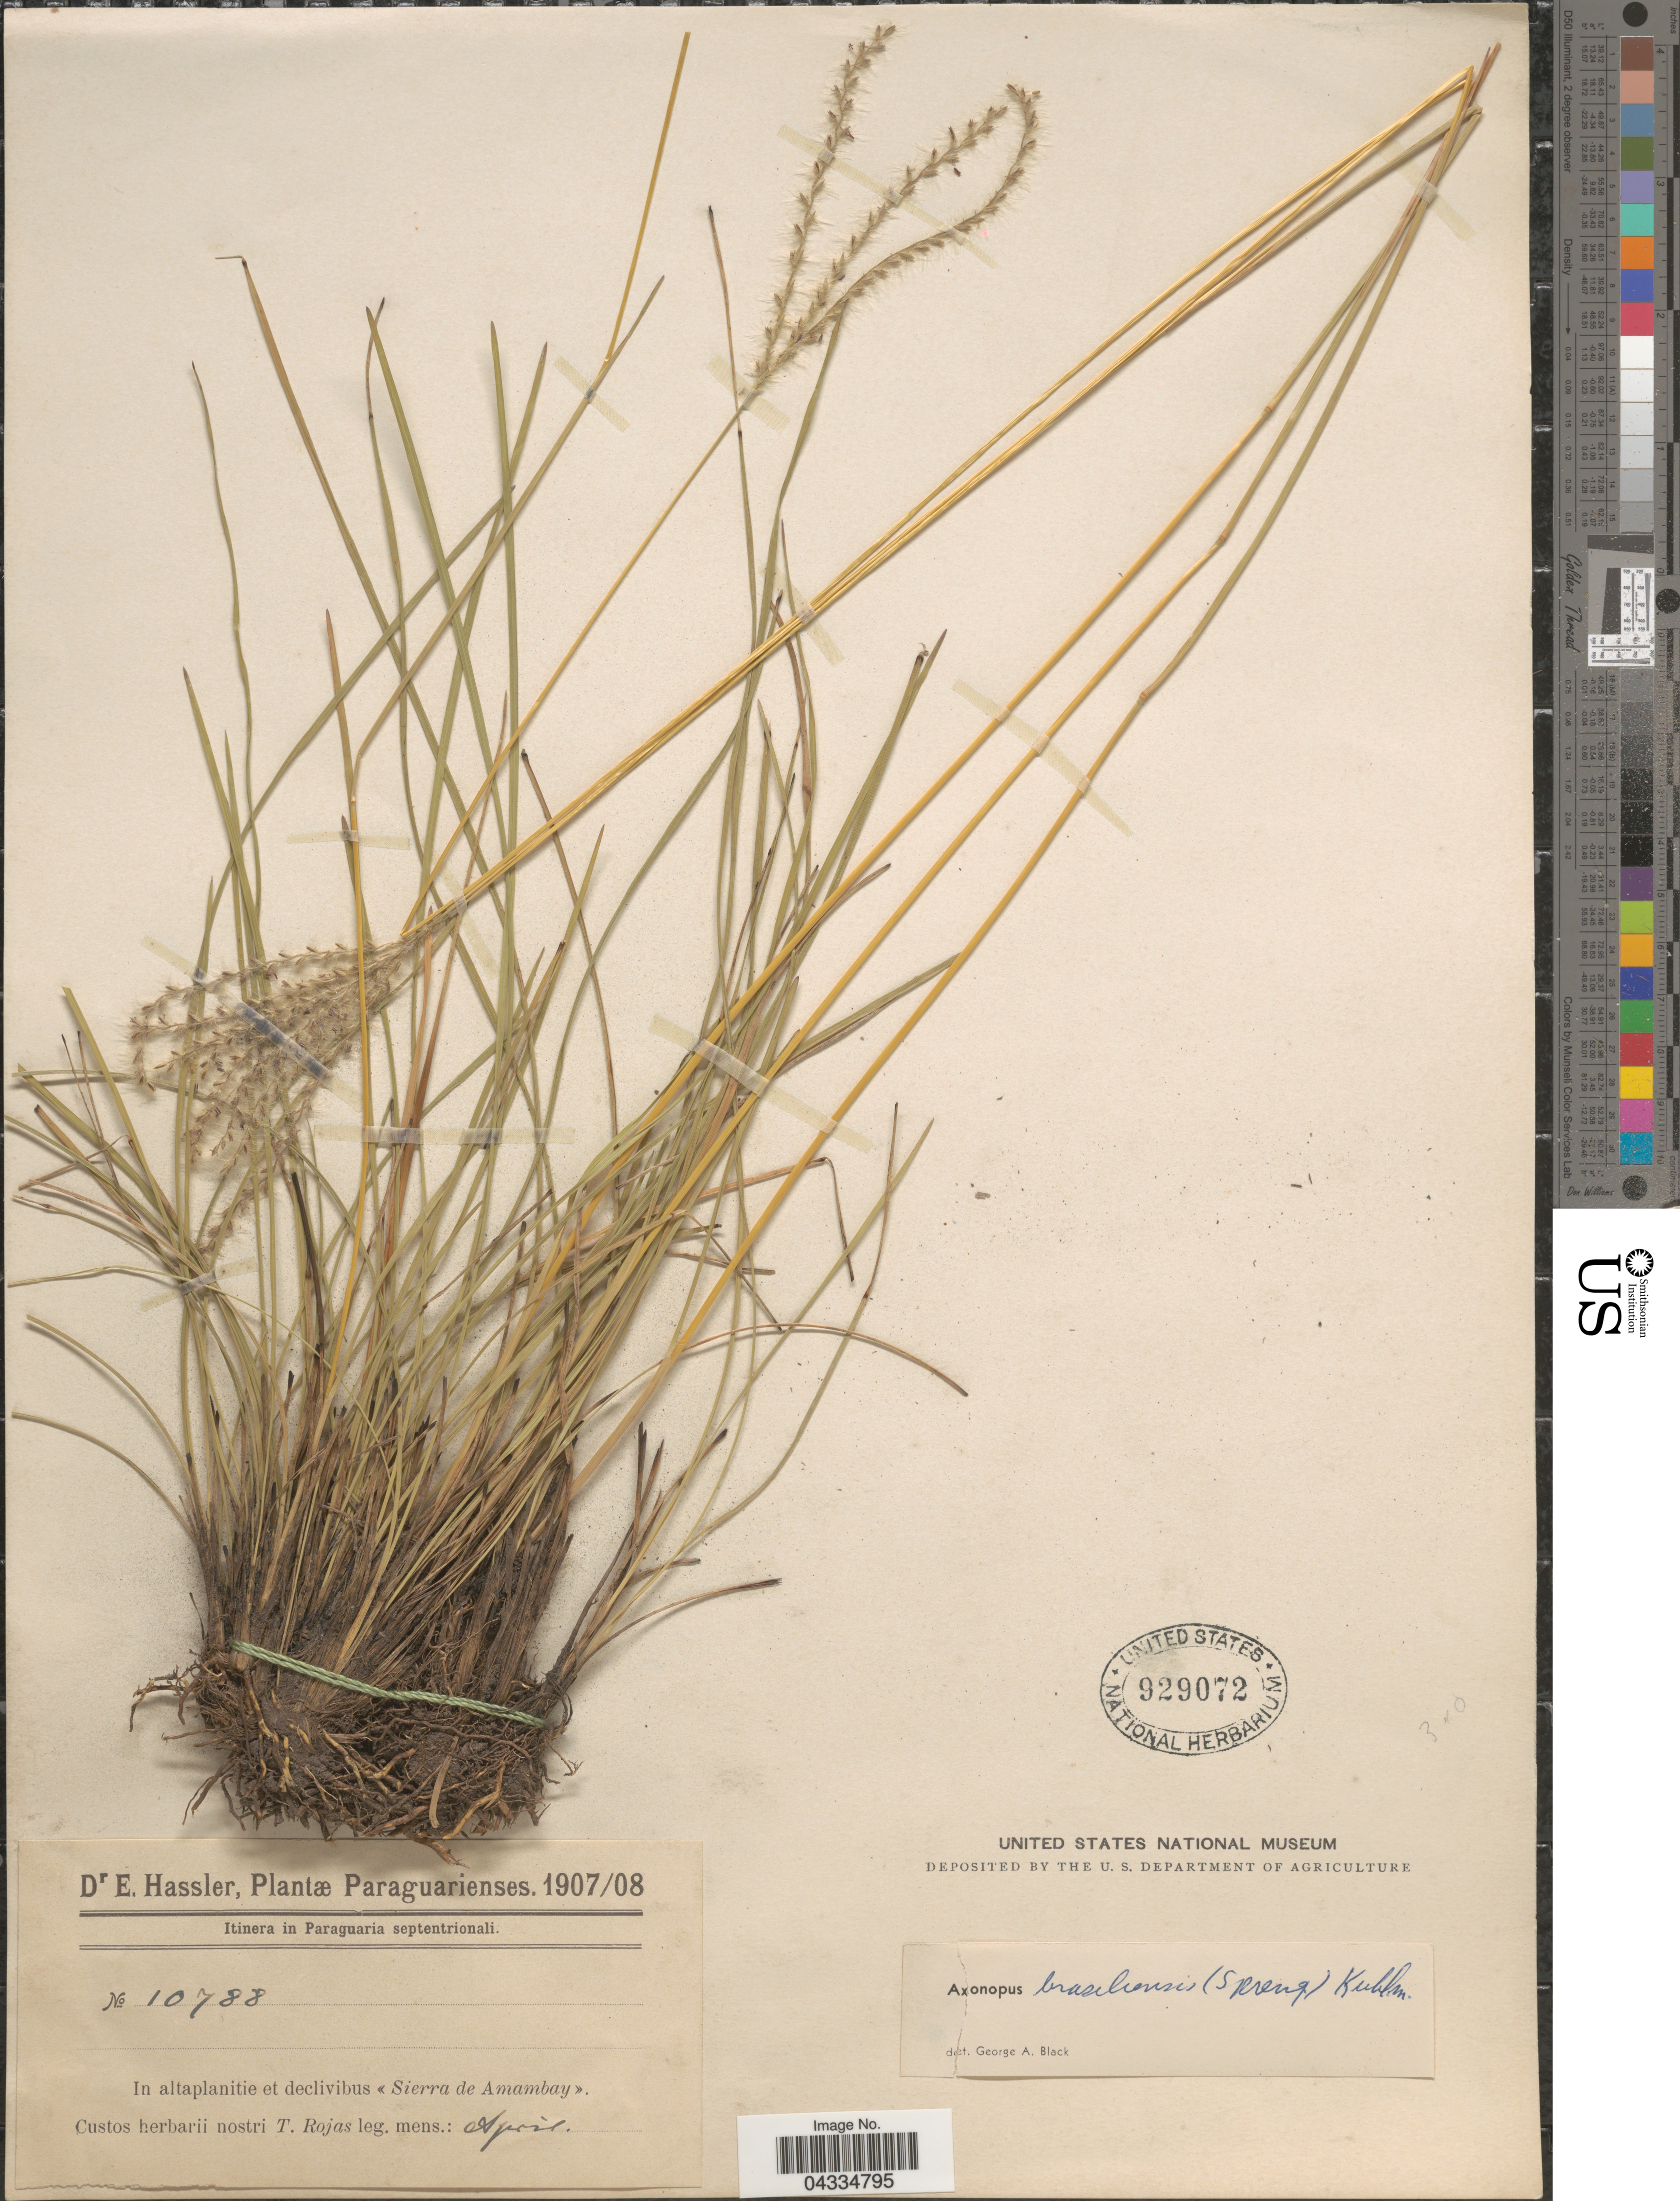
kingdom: Plantae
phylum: Tracheophyta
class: Liliopsida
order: Poales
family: Poaceae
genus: Axonopus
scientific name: Axonopus brasiliensis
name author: Kuhlm.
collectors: E. Hassler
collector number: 10788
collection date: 1907-04/1908-04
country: Paraguay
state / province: Amambay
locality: Itinera in Paraguaria septentrionali. In altaplanitie et declivibus « Sierra de Amambay ».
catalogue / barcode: US 929072